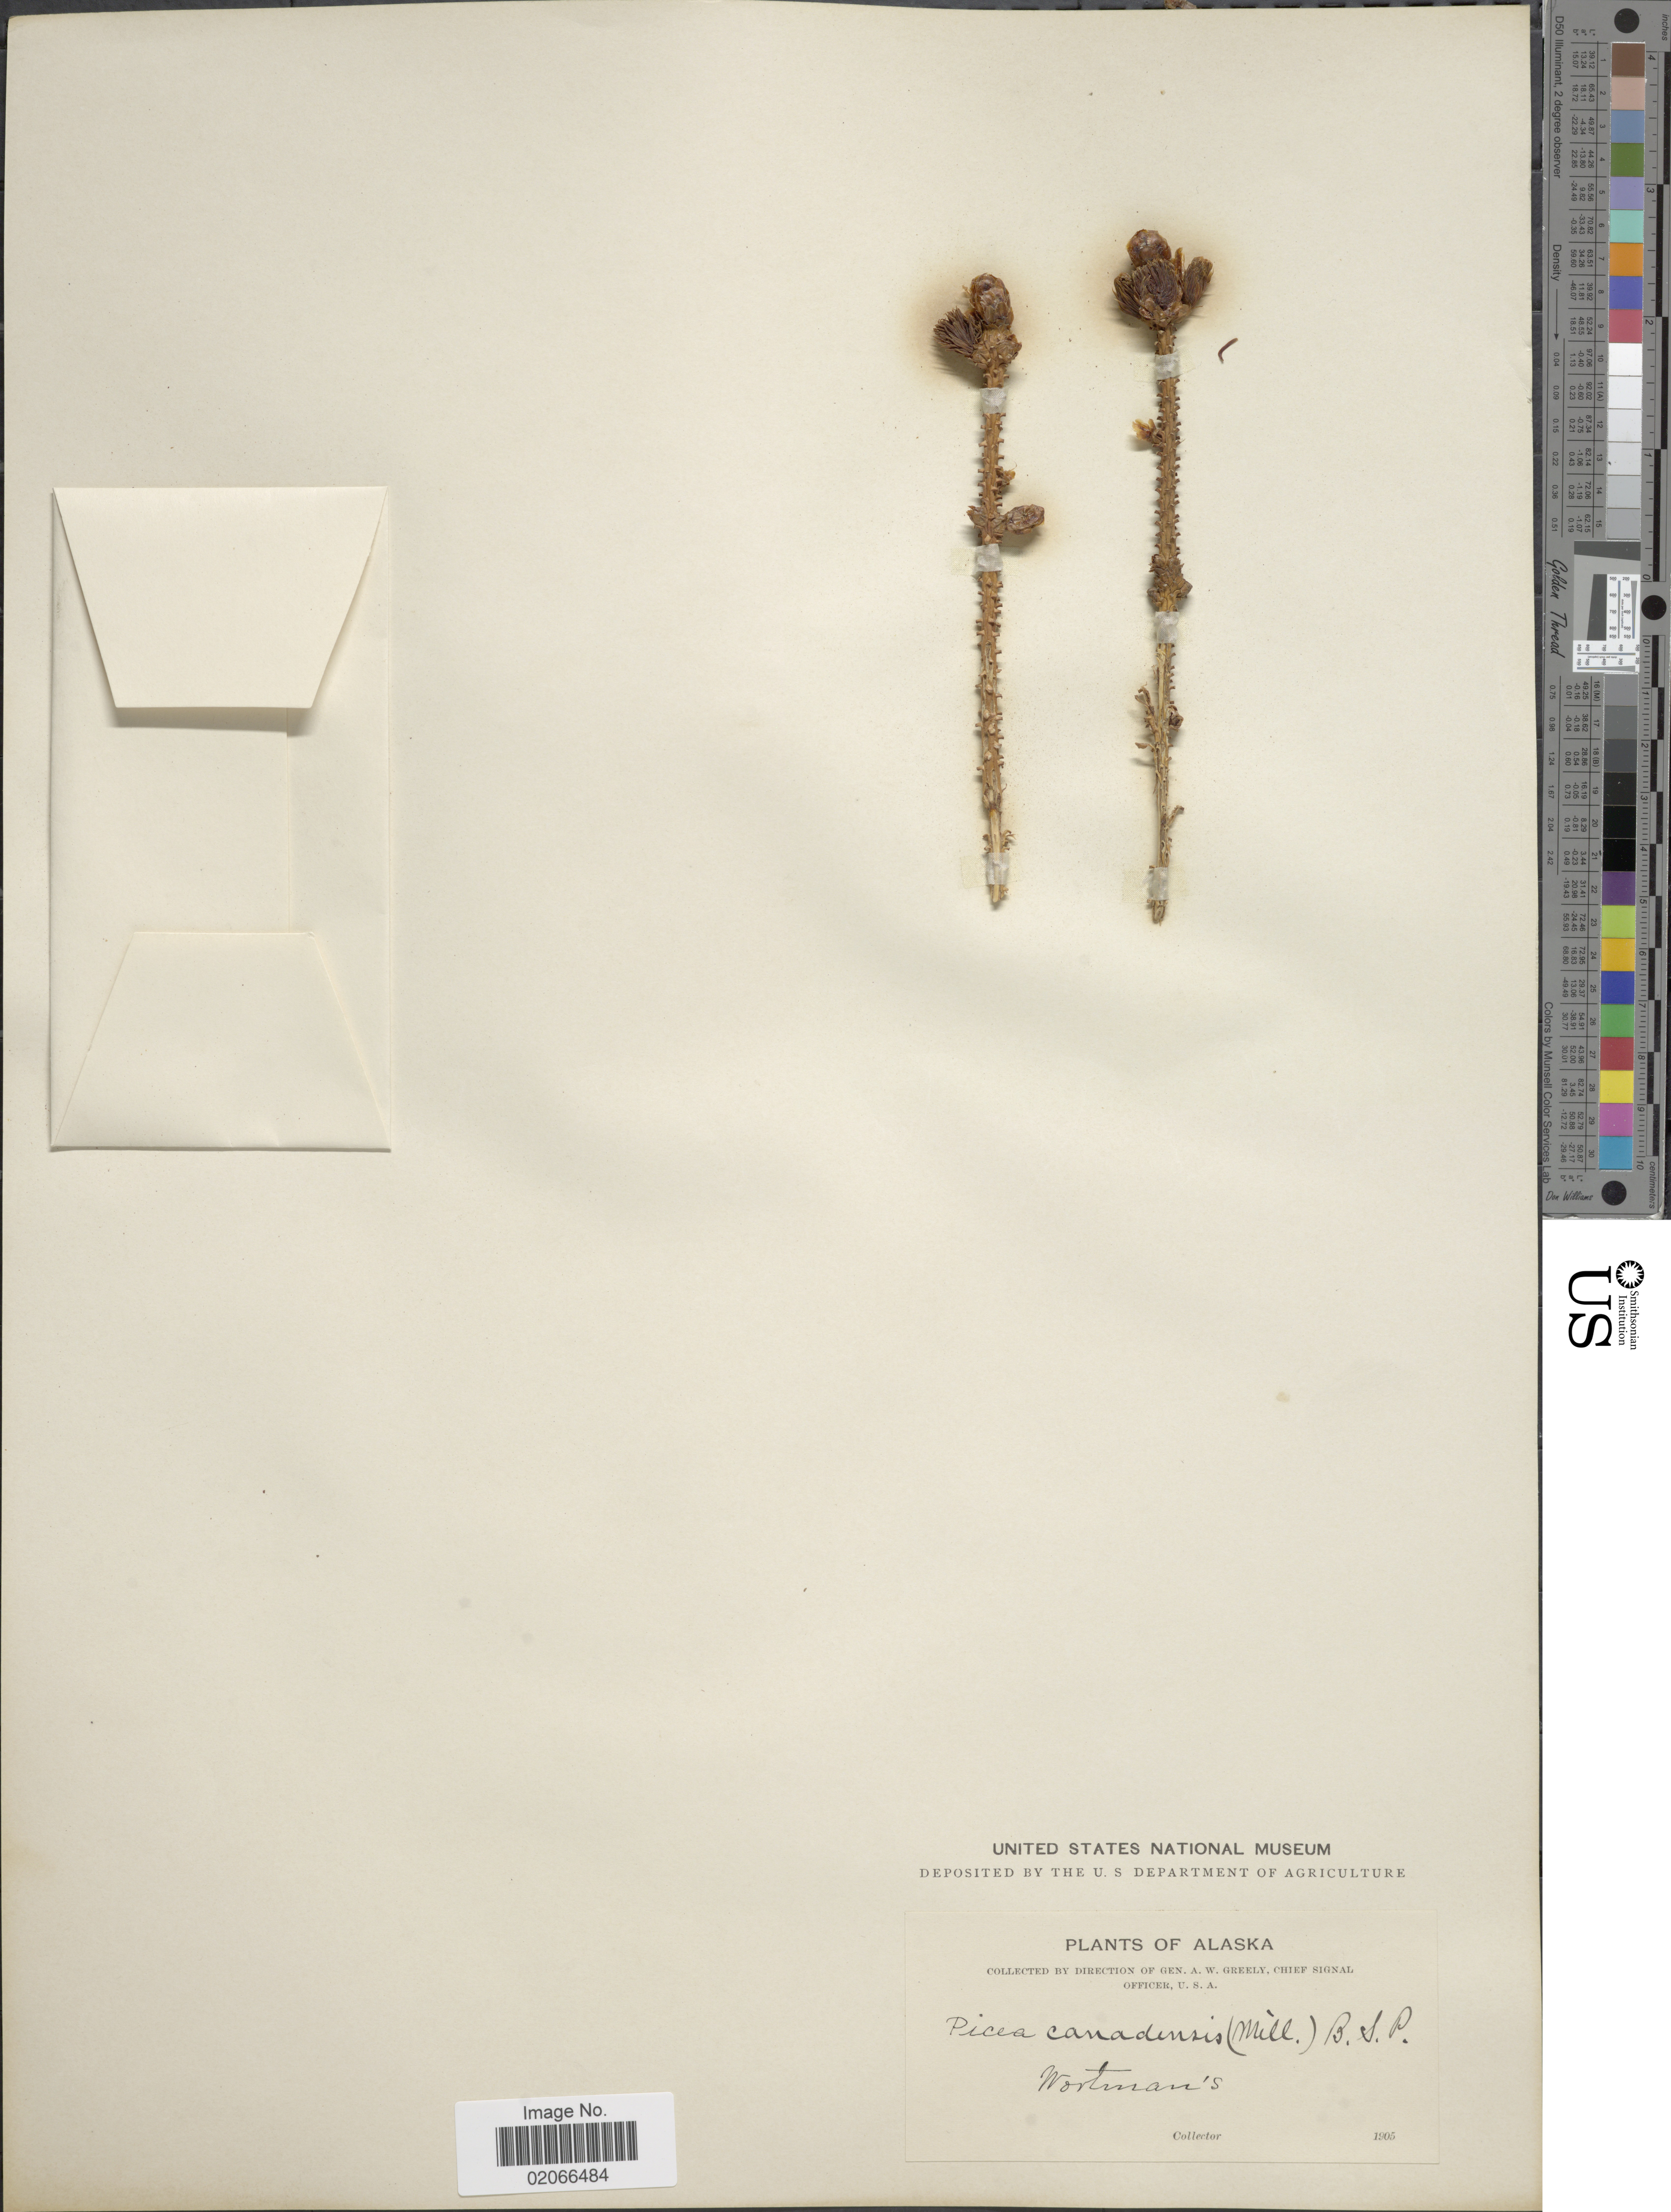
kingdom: Plantae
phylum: Tracheophyta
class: Pinopsida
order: Pinales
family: Pinaceae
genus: Picea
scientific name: Picea glauca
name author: (Moench) Voss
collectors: A. Greely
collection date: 1905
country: United States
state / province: Alaska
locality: Wortman's